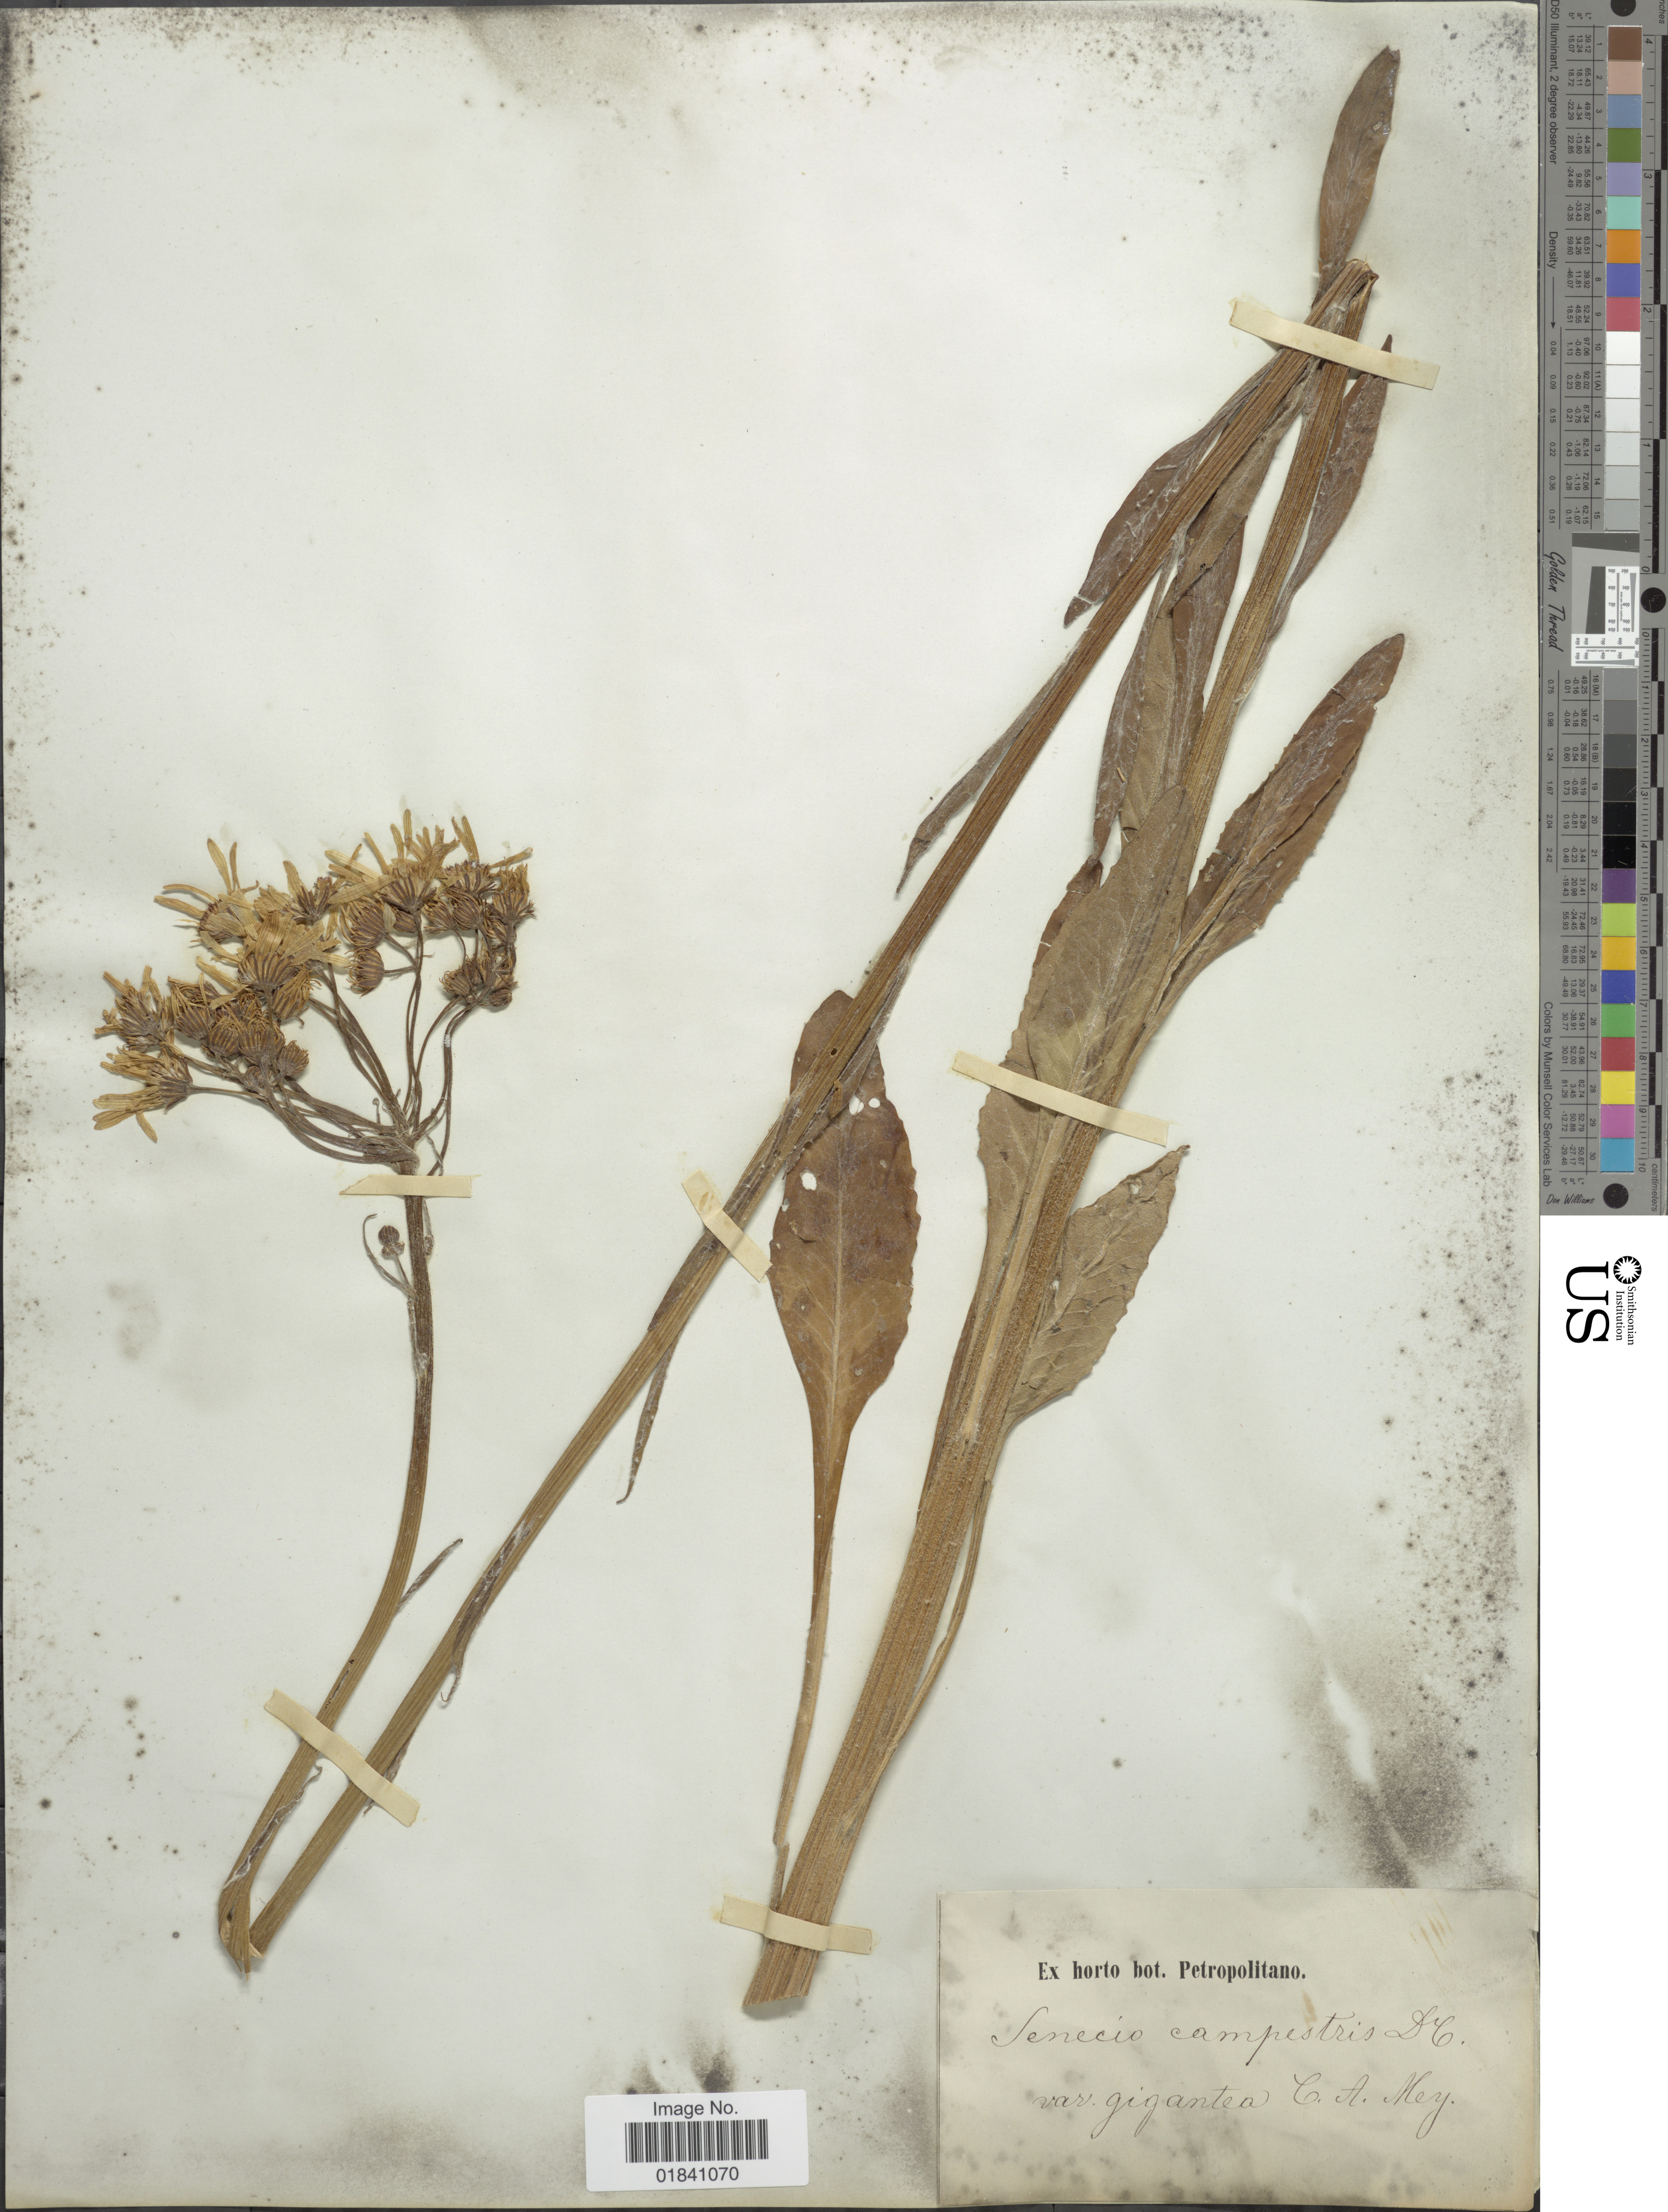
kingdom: Plantae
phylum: Tracheophyta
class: Magnoliopsida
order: Asterales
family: Asteraceae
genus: Senecio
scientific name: Senecio campestris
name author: DC.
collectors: ex Horto Bot. Petropolitano